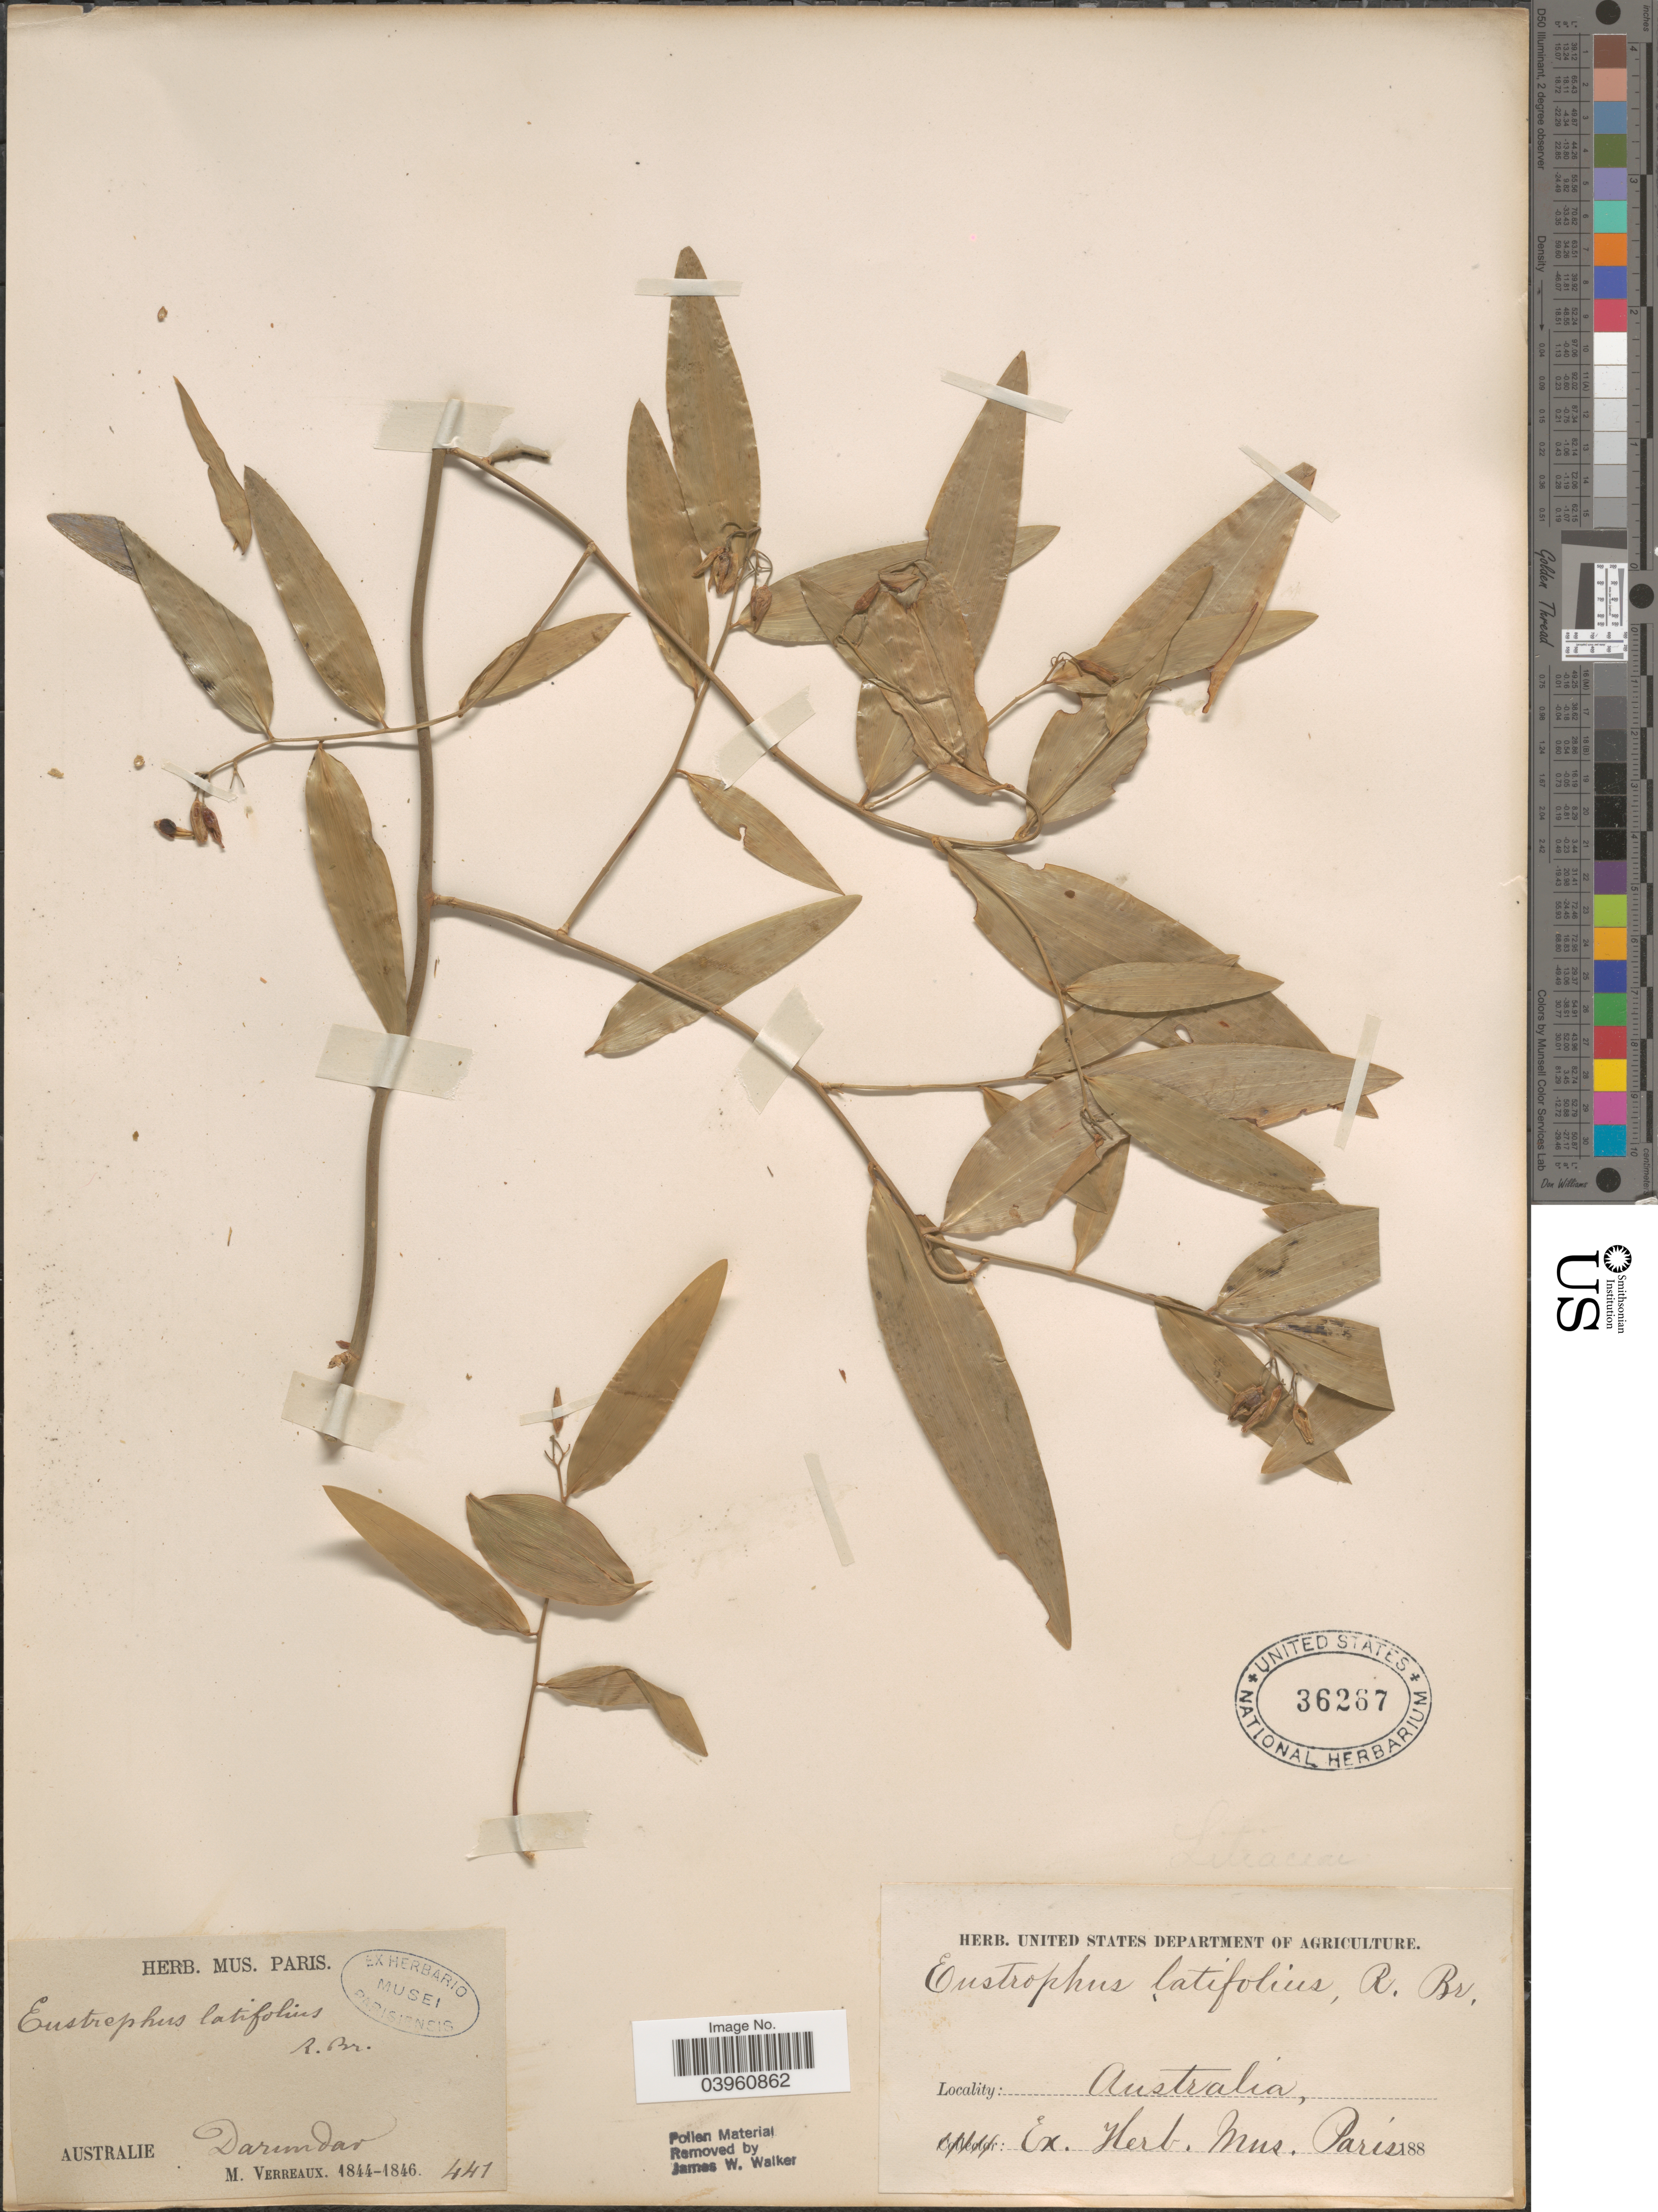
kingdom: Plantae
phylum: Tracheophyta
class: Liliopsida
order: Asparagales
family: Asparagaceae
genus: Eustrephus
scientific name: Eustrephus latifolius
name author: R. Br.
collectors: M. Verreaux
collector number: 441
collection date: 1844/1846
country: Australia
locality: Australie. Darundar.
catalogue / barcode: US 36267